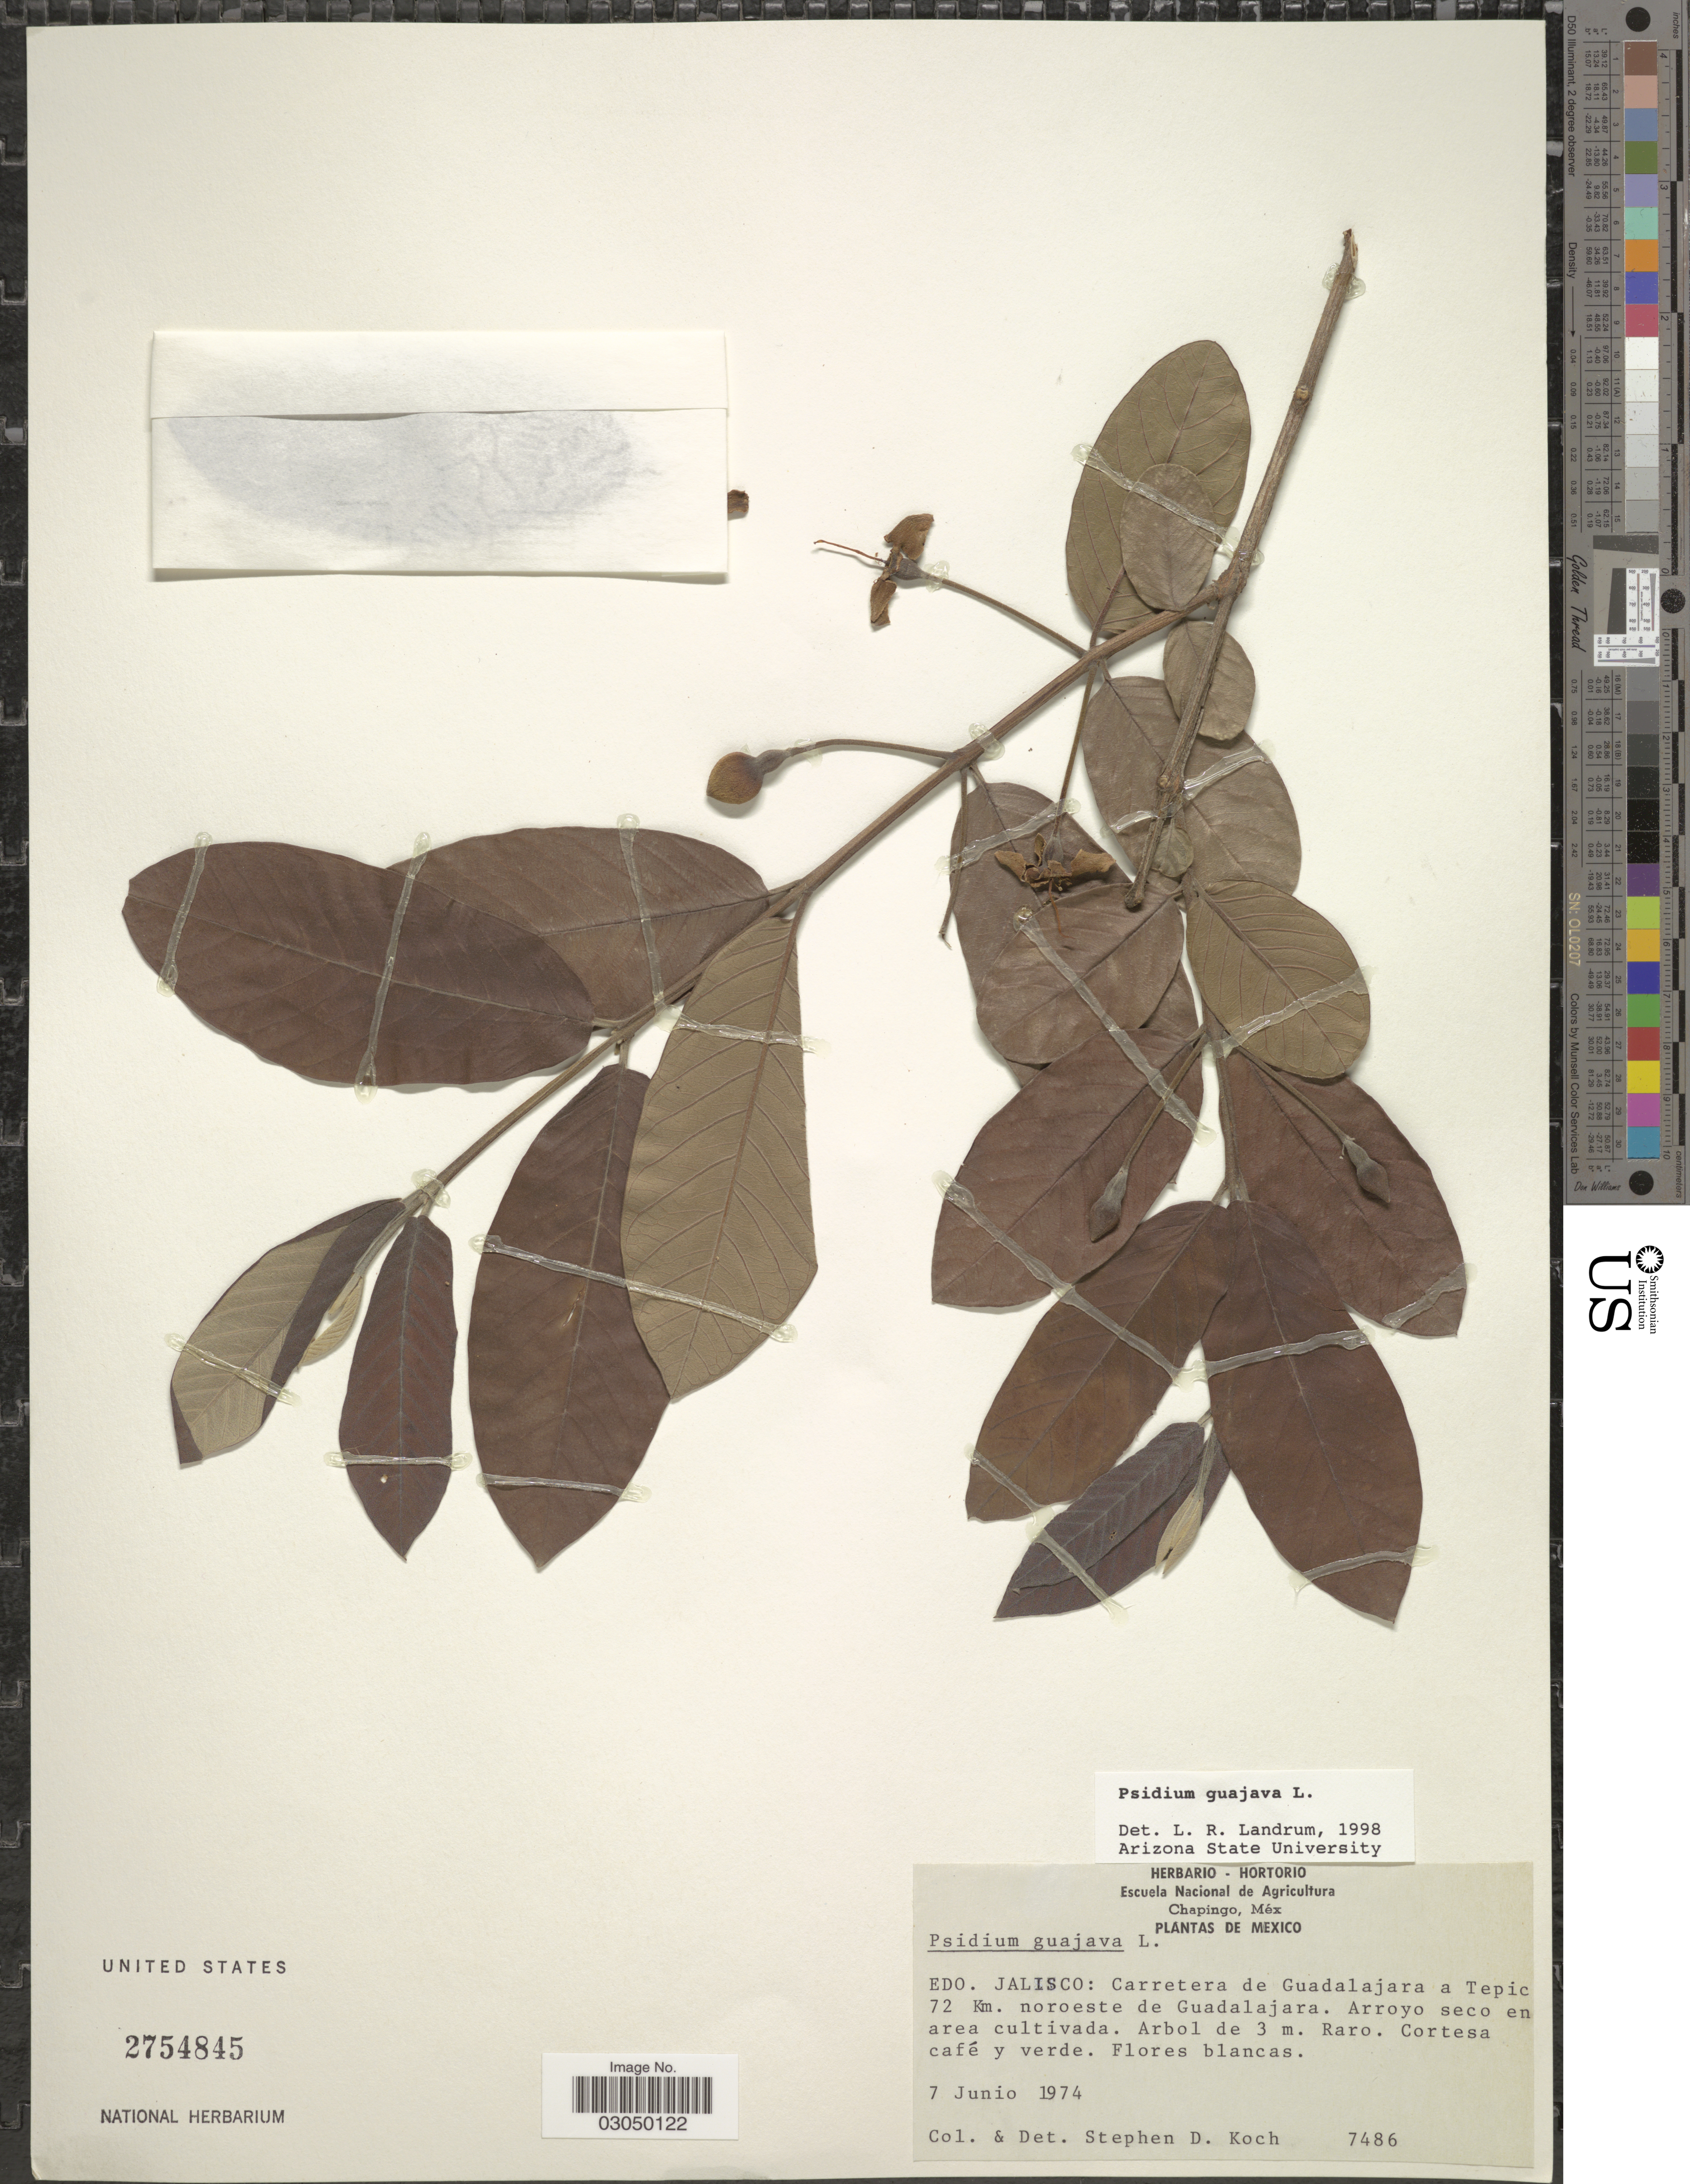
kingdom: Plantae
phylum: Tracheophyta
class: Magnoliopsida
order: Myrtales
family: Myrtaceae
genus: Psidium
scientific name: Psidium guajava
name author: L.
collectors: S. D. Koch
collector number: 7486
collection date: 1974-06-07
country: Mexico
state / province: Jalisco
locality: Carretera de Guadalajara a Tepic 72 Km. noroeste de Guadalajara.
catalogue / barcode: US 2754845